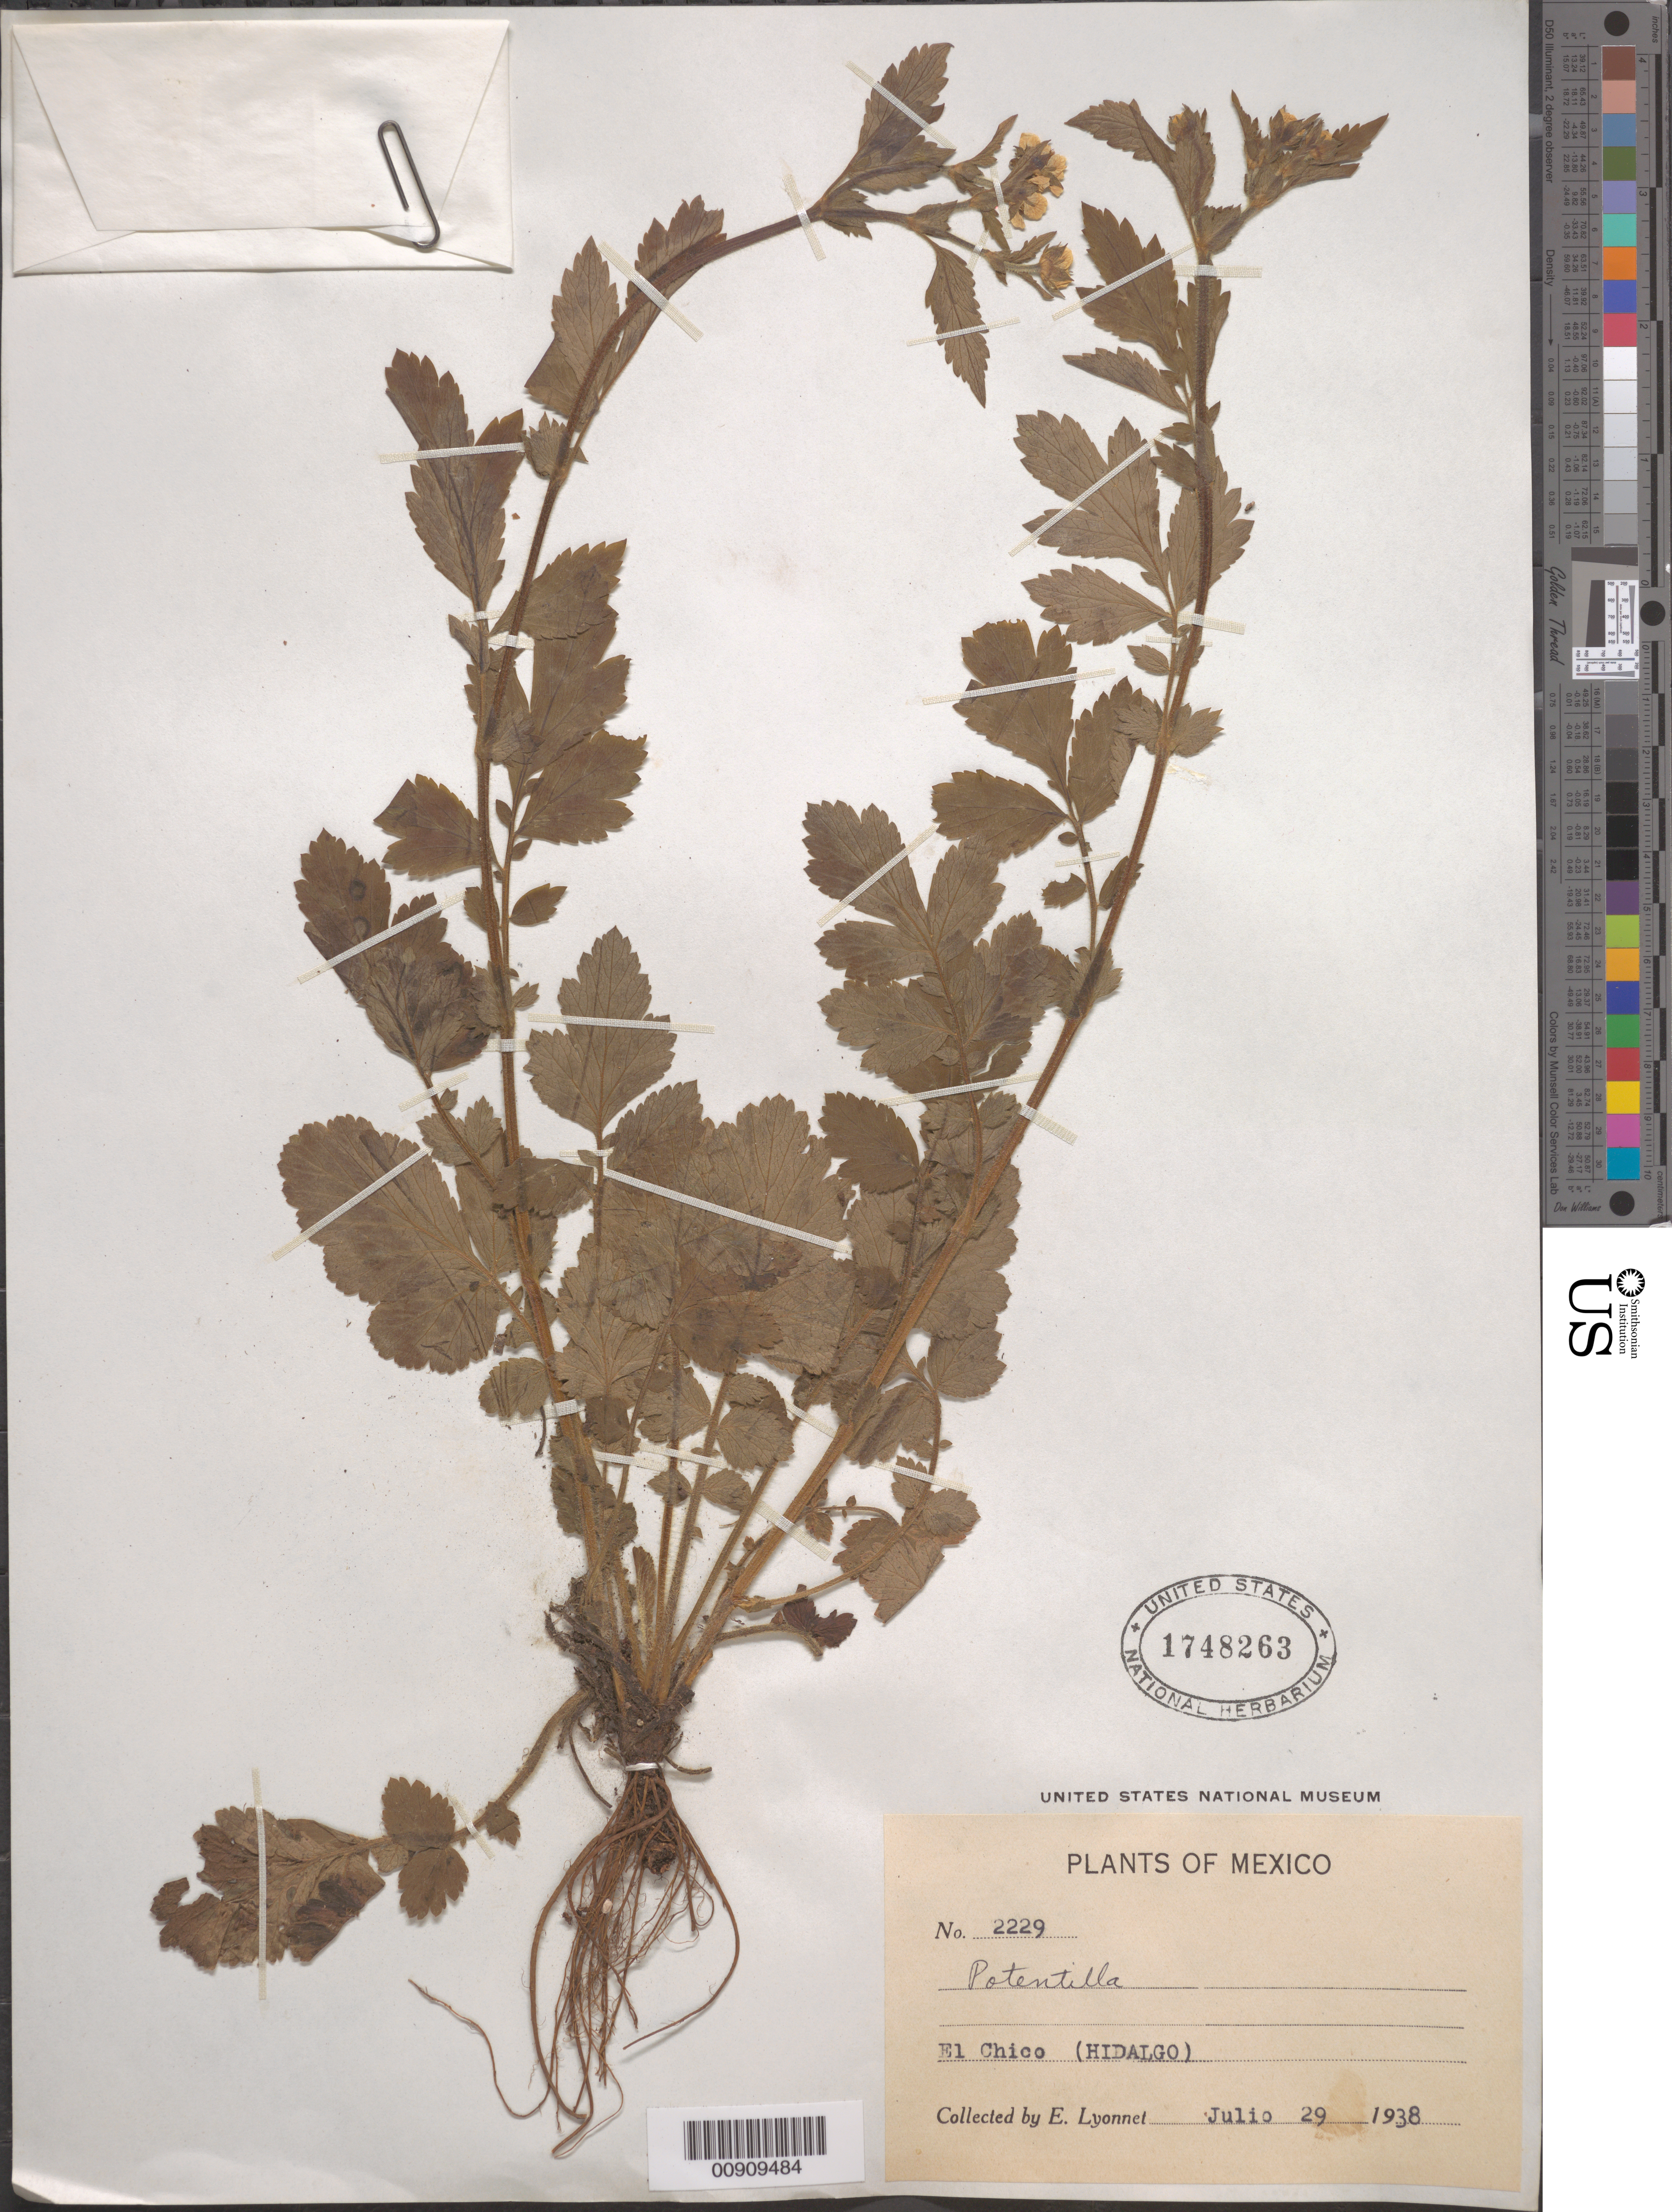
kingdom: Plantae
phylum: Tracheophyta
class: Magnoliopsida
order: Rosales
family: Rosaceae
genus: Potentilla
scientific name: Potentilla sp.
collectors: Bro. E. Lyonnet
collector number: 2229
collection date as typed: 29 Jul 1938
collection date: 1938-07-29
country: Mexico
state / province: Hidalgo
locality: El Chico (Hidalgo).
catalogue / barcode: US 1748263